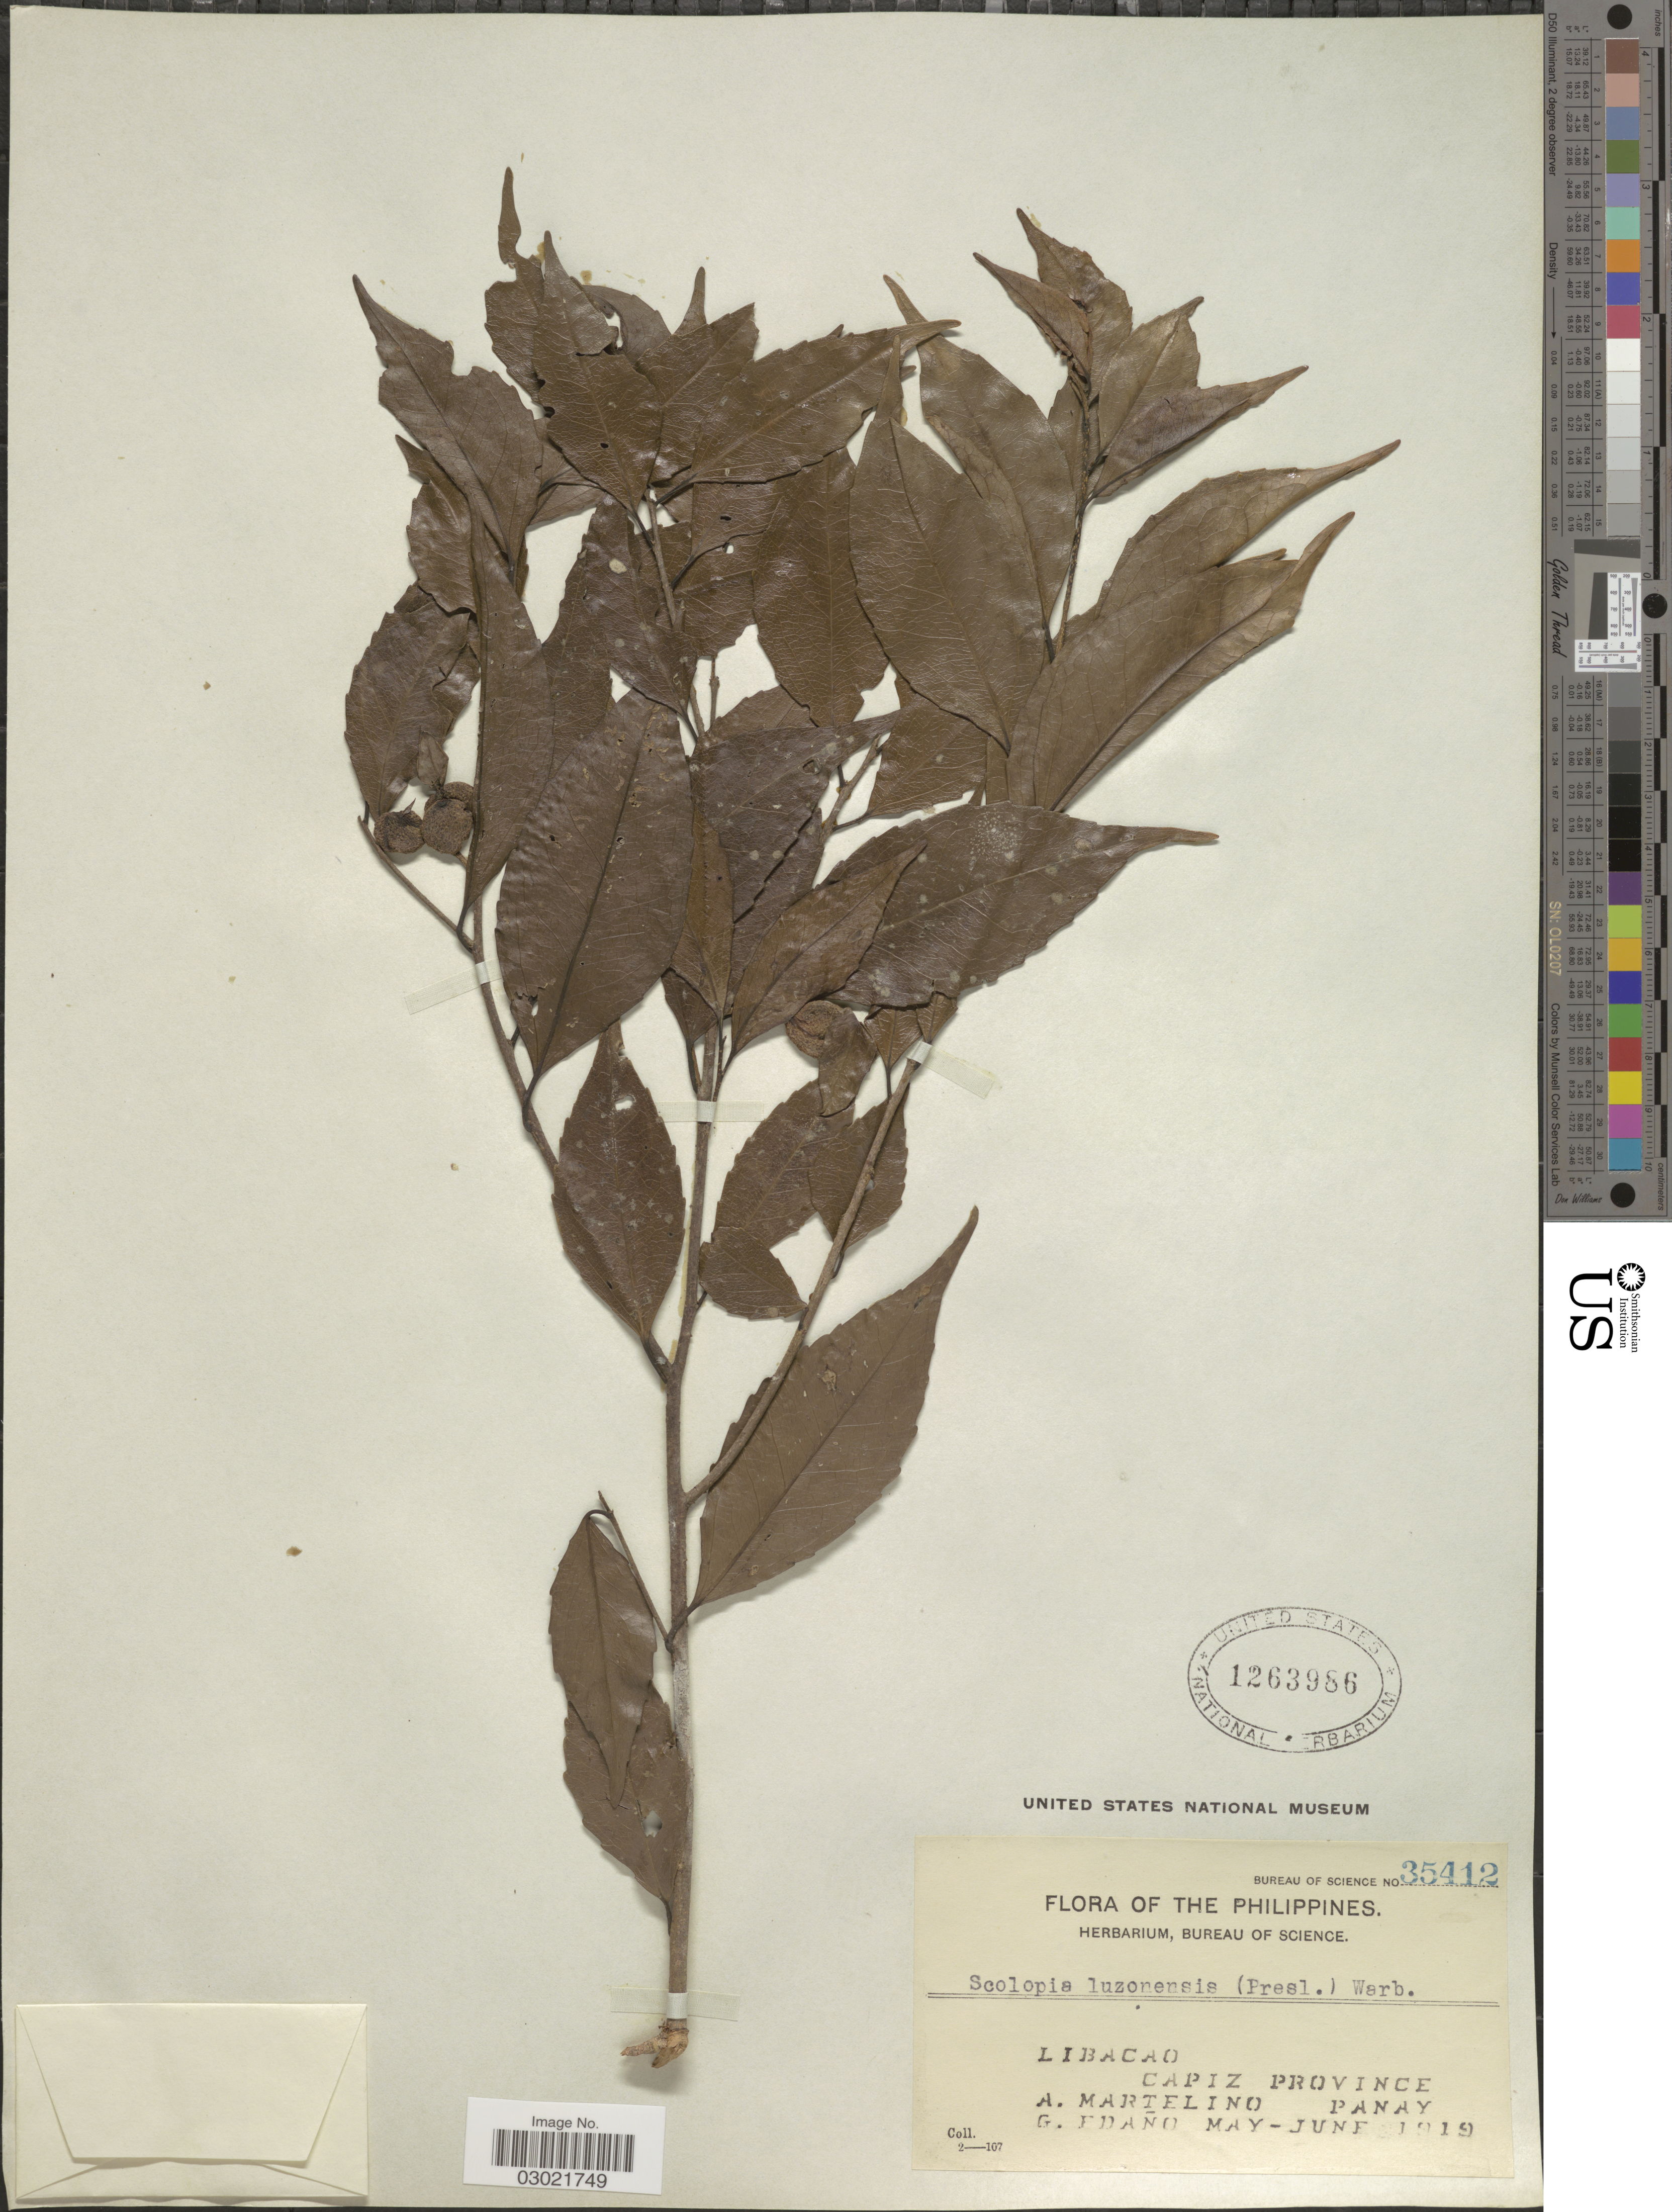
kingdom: Plantae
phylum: Tracheophyta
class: Magnoliopsida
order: Malpighiales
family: Salicaceae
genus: Scolopia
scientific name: Scolopia luzonensis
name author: (C. Presl) Warb.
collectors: A. Martelino & G. Edaño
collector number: Bureau of Science 35412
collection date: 1919-05/1919-06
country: Philippines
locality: Libacao Capiz Province, Panay.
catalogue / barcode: US 1263986